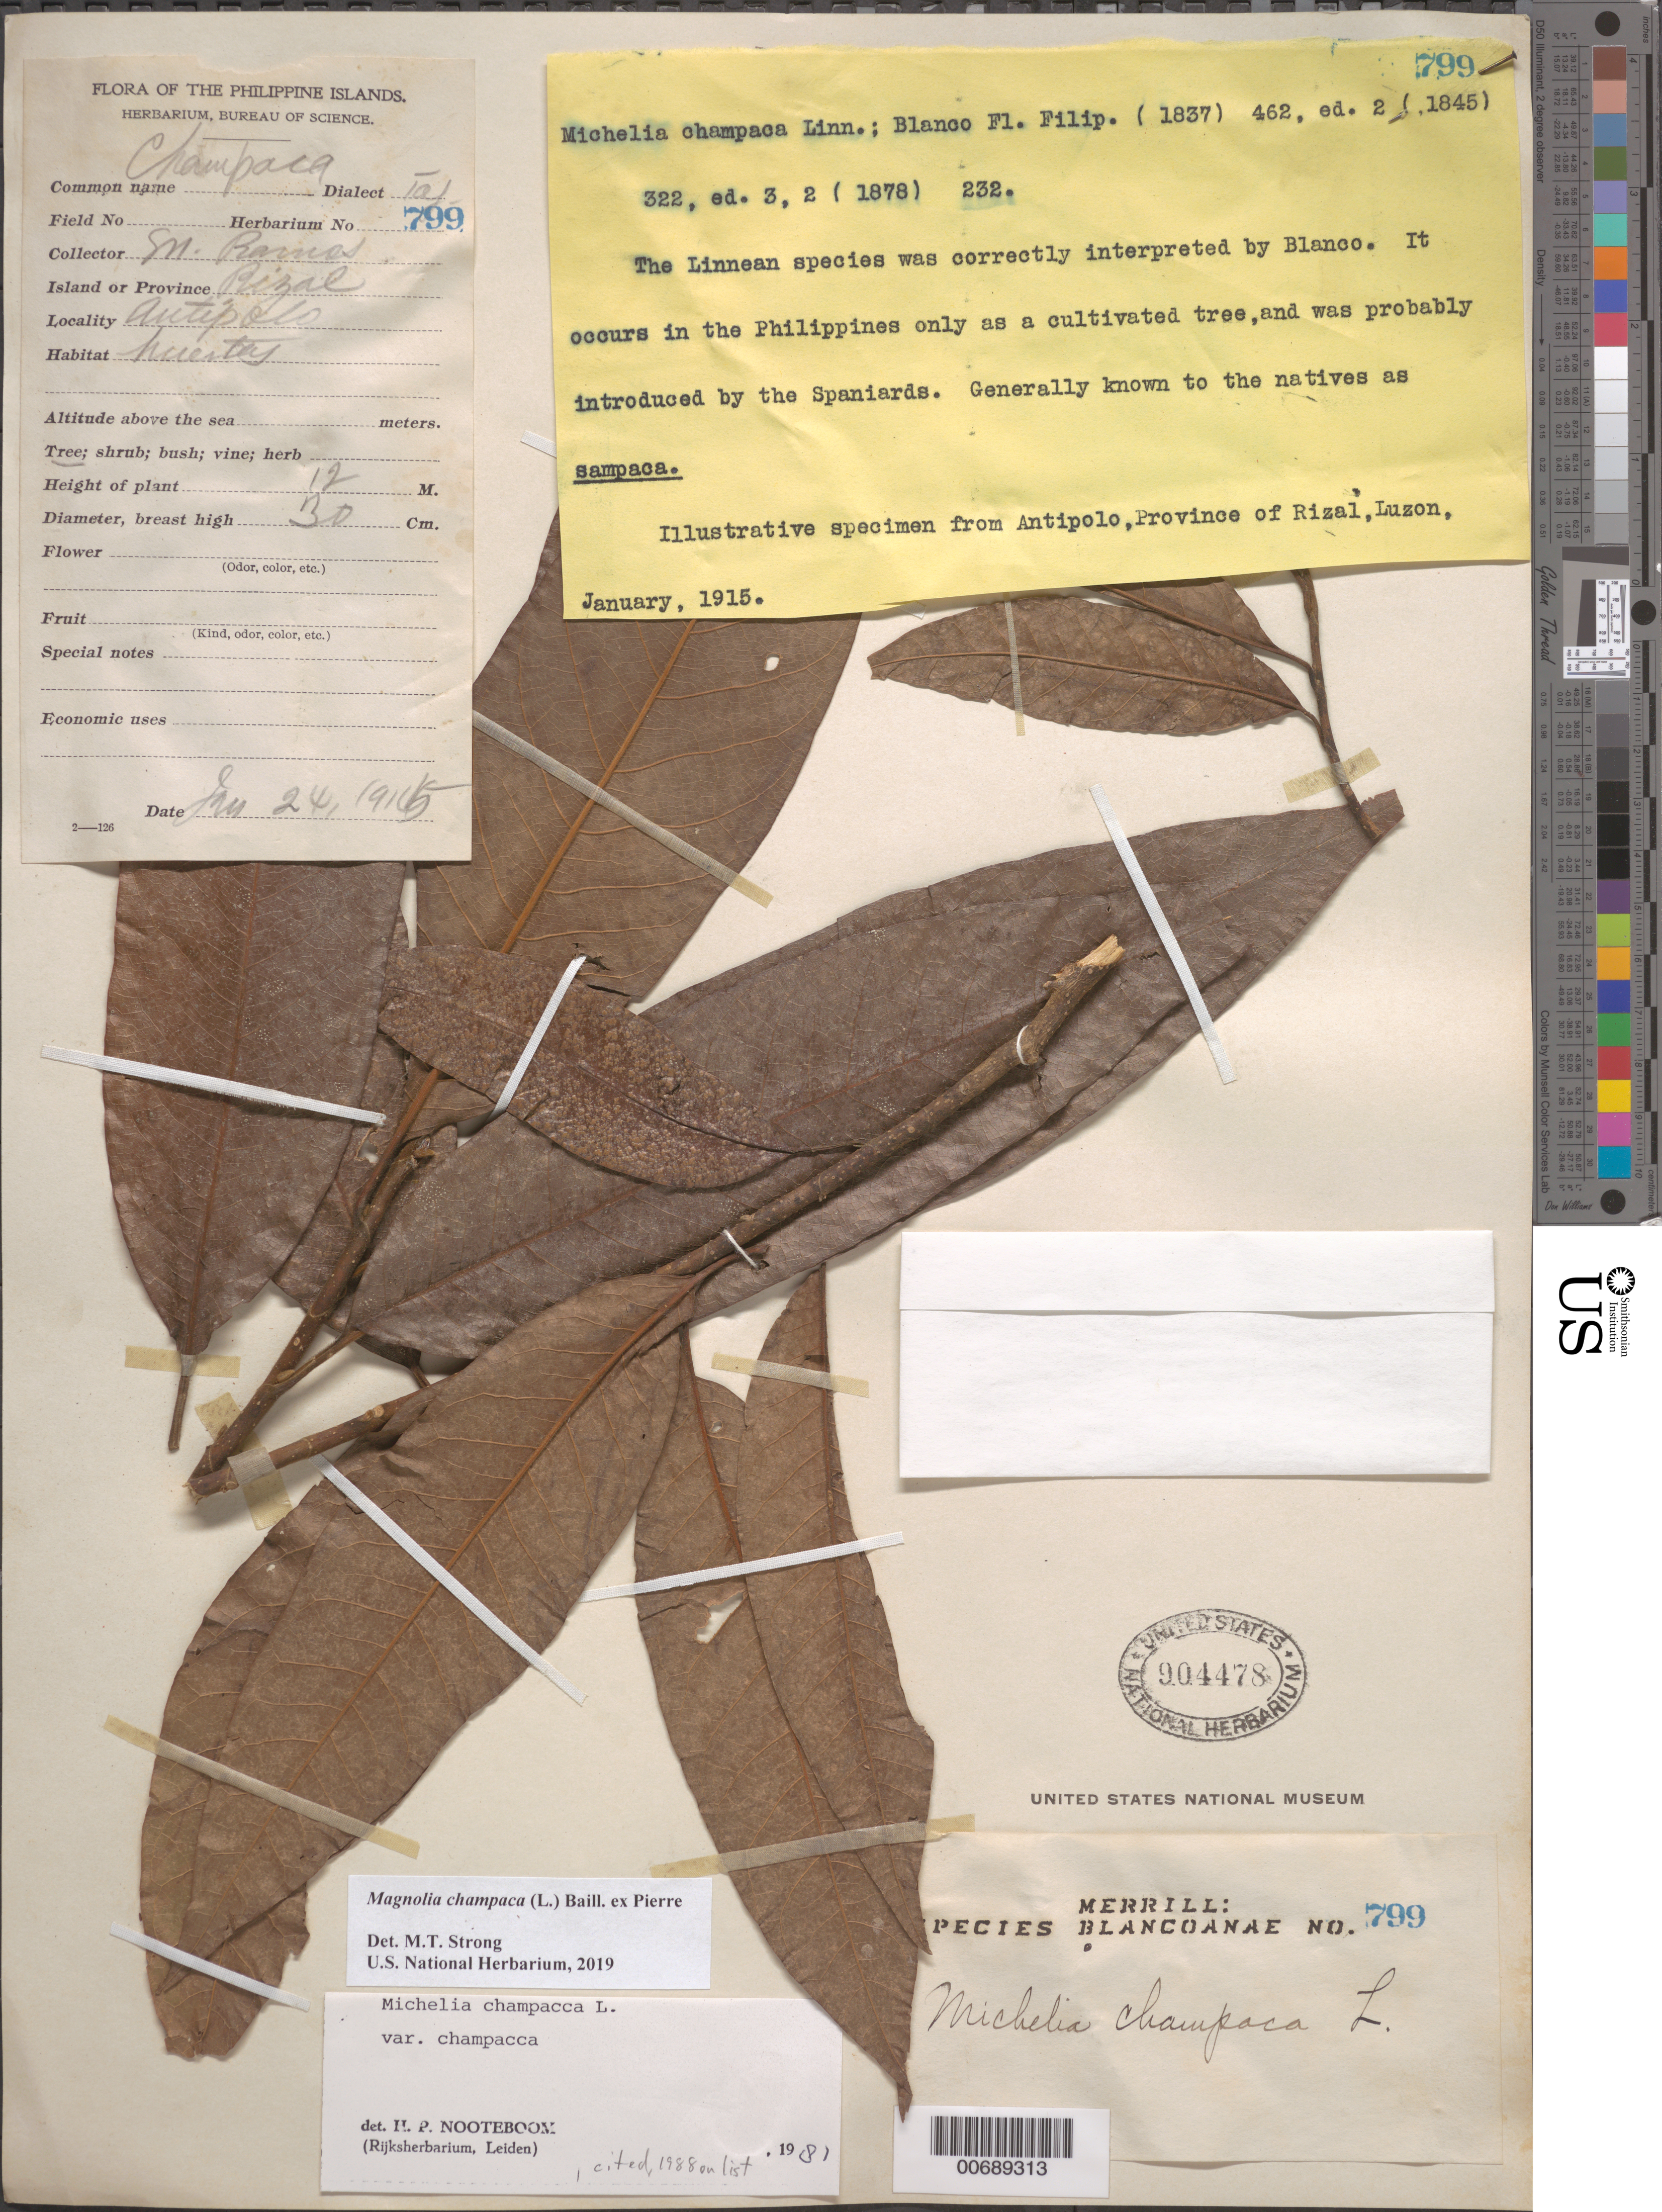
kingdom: Plantae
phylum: Tracheophyta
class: Magnoliopsida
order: Magnoliales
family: Magnoliaceae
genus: Magnolia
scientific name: Magnolia champaca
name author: (L.) Baill. ex Pierre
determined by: Strong, Mark T., (BOT), Smithsonian Institution - National Museum of Natural History (UNITED STATES)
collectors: M. Ramos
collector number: Sp. Blancoan. 0799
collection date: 1915-01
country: Philippines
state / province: Calabarzon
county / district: Rizal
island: Luzon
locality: Antipolo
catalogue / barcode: US 904478